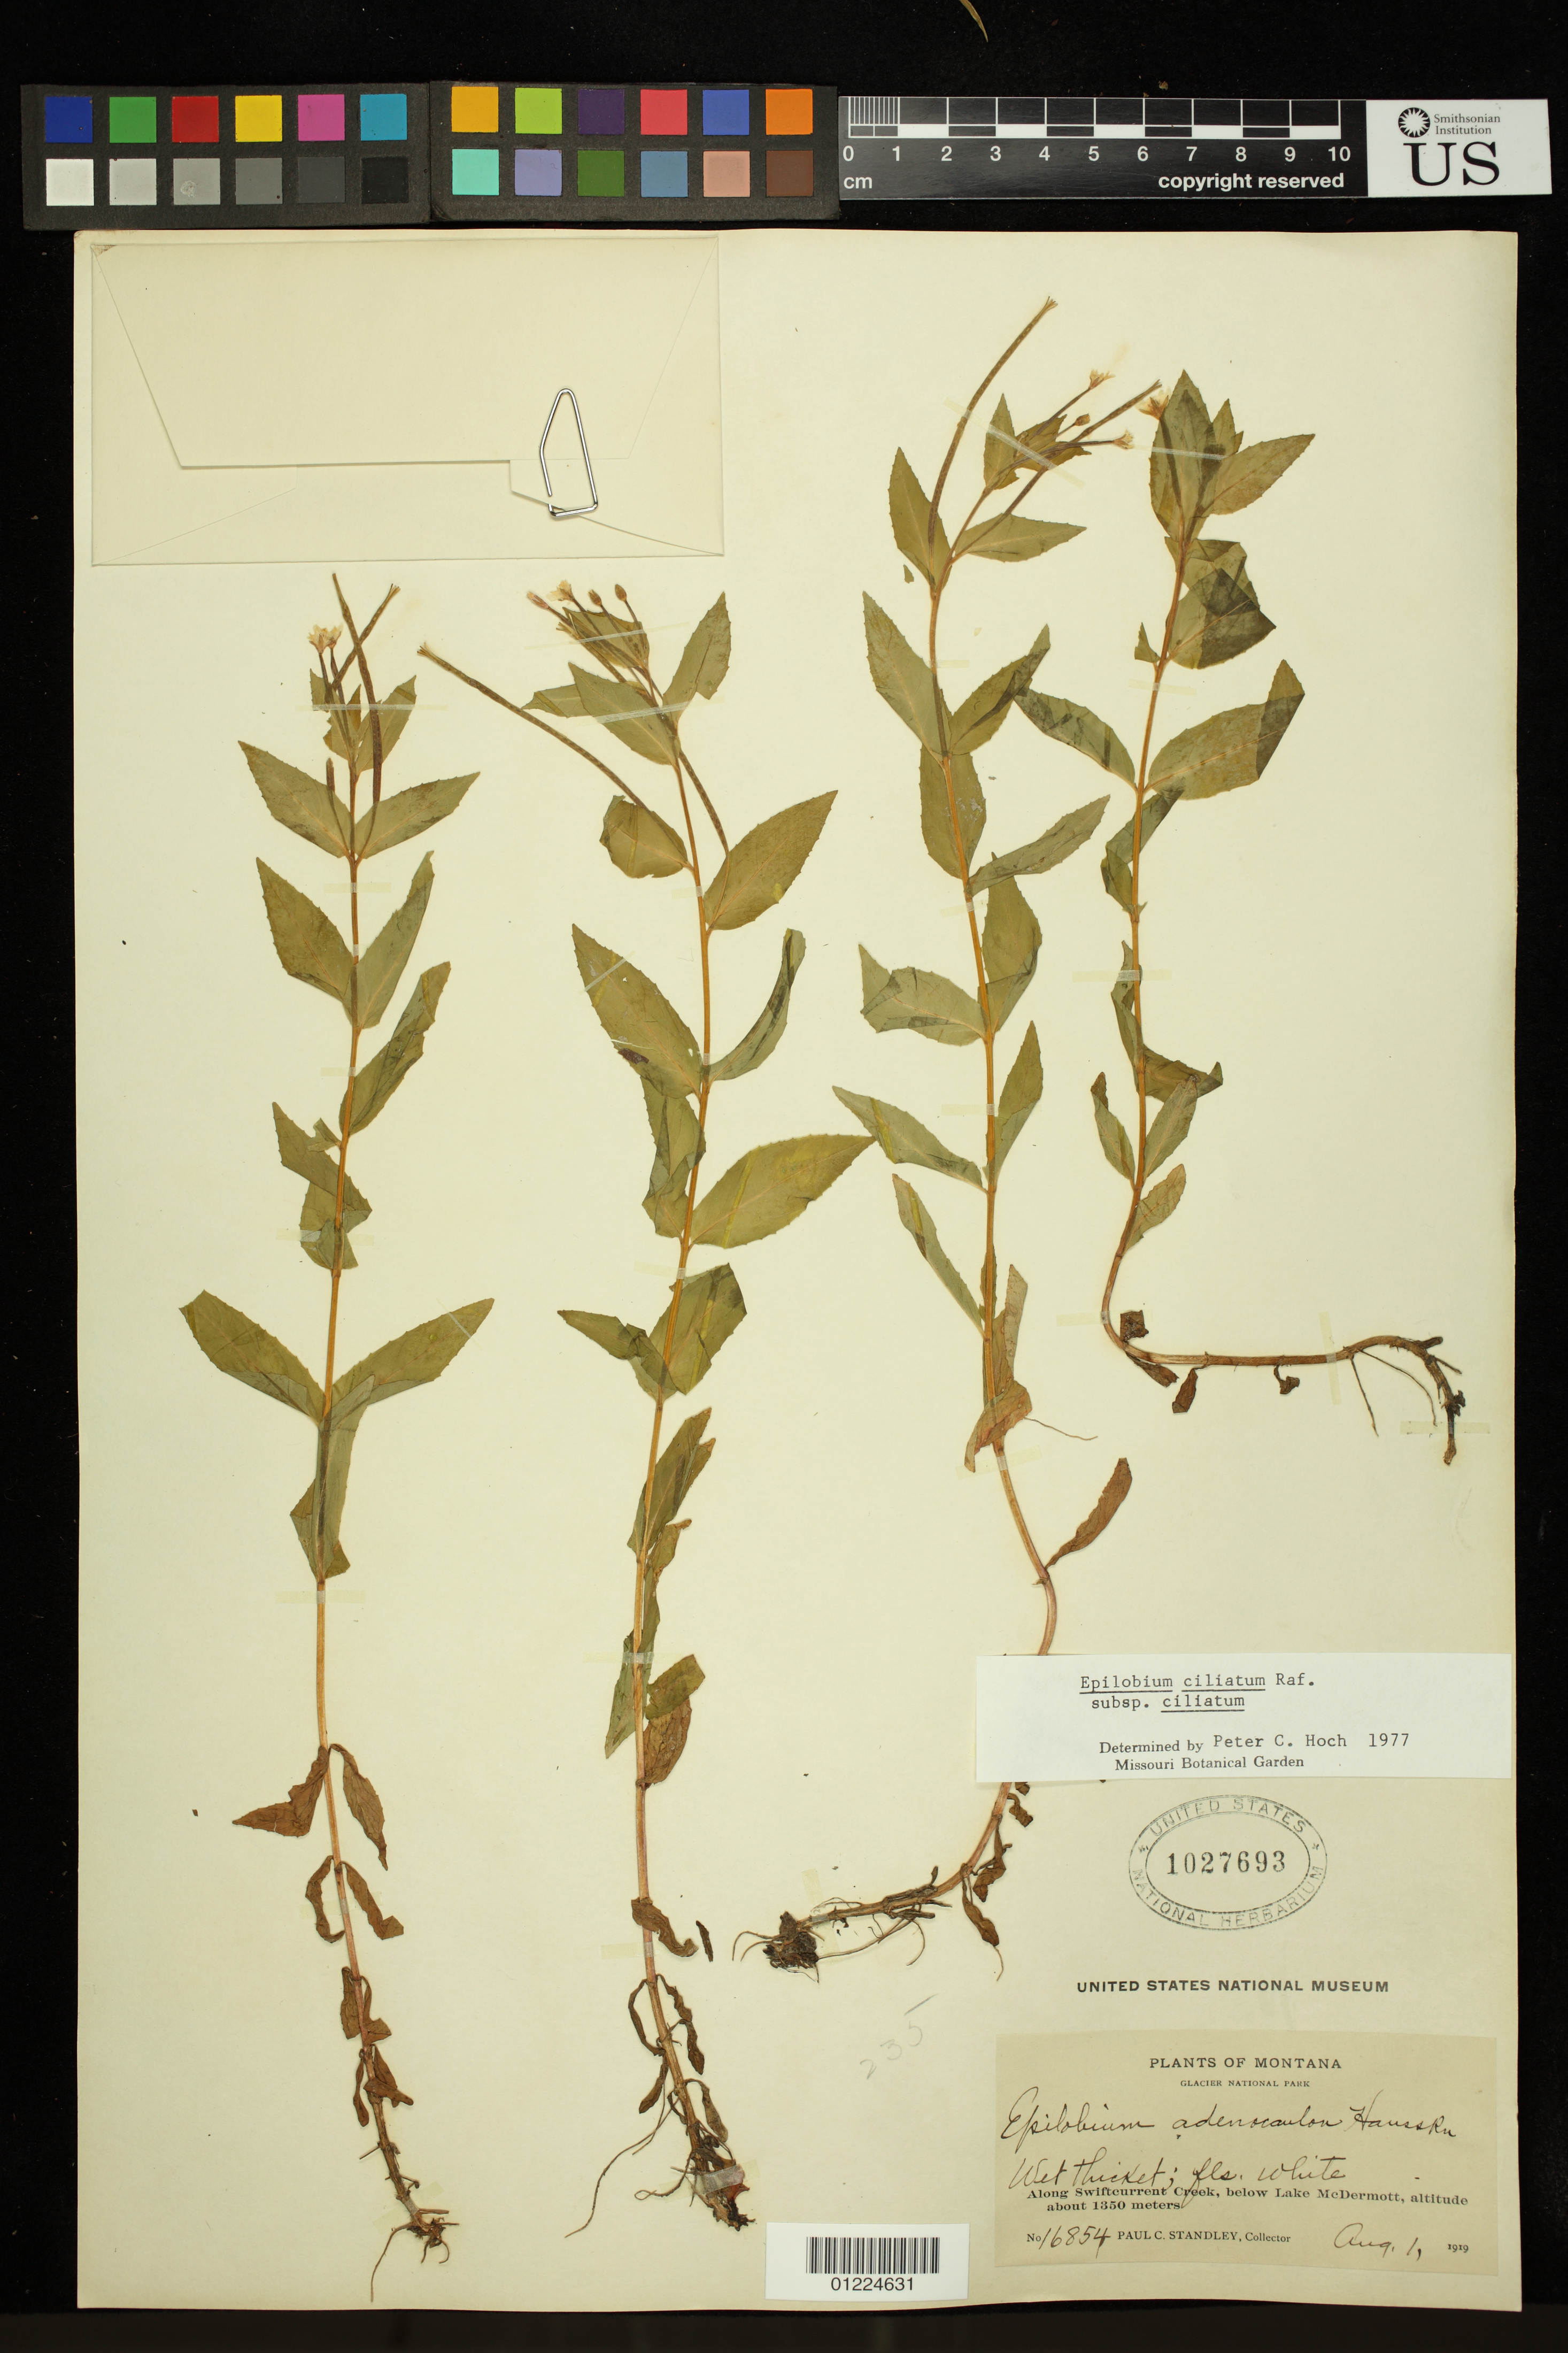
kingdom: Plantae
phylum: Tracheophyta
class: Magnoliopsida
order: Myrtales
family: Onagraceae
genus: Epilobium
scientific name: Epilobium ciliatum subsp. ciliatum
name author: Raf.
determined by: Hoch, P. C.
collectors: P. C. Standley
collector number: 16854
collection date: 1919-08-01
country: United States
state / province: Montana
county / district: Glacier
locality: Glacier National Park, along Swiftcurrent Creek, below Lake McDermott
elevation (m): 1350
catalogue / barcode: US 1027693